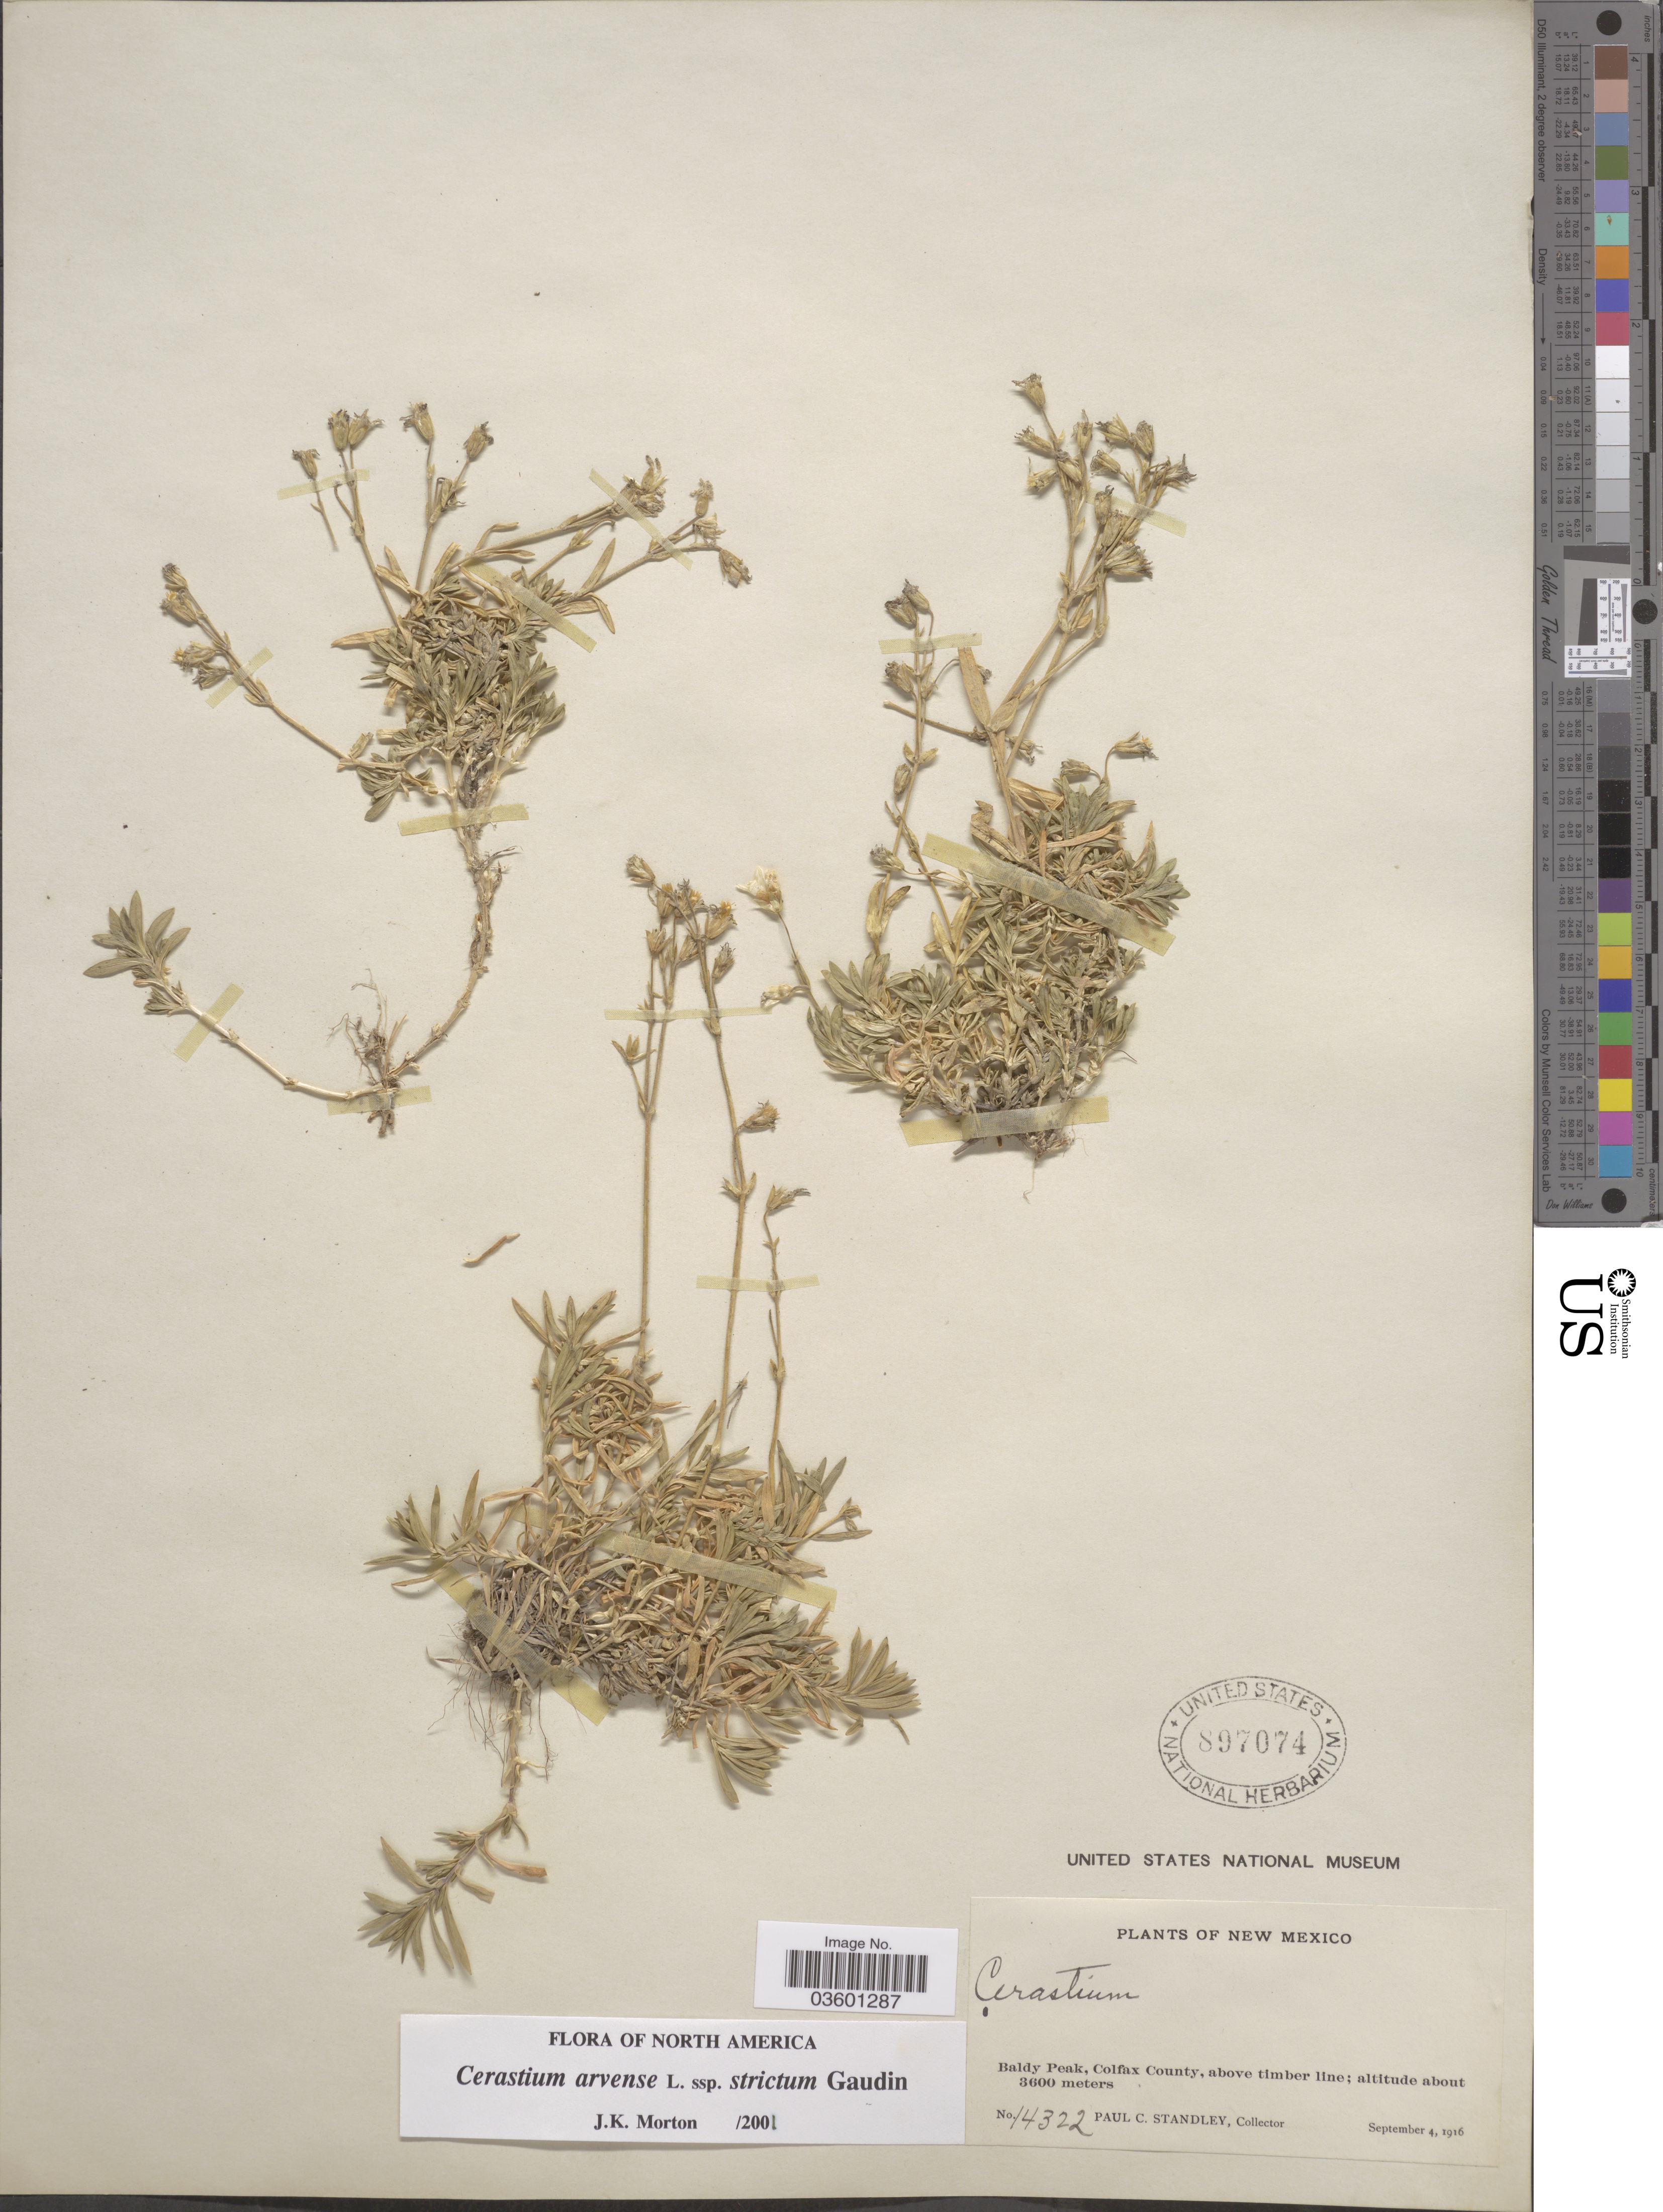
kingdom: Plantae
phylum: Tracheophyta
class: Magnoliopsida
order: Caryophyllales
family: Caryophyllaceae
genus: Cerastium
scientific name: Cerastium arvense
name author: L.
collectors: P. C. Standley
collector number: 14322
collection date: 1916-09-04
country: United States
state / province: New Mexico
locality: Baldy Peak, Colfax County, above timber line.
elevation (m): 3600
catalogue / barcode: US 897074